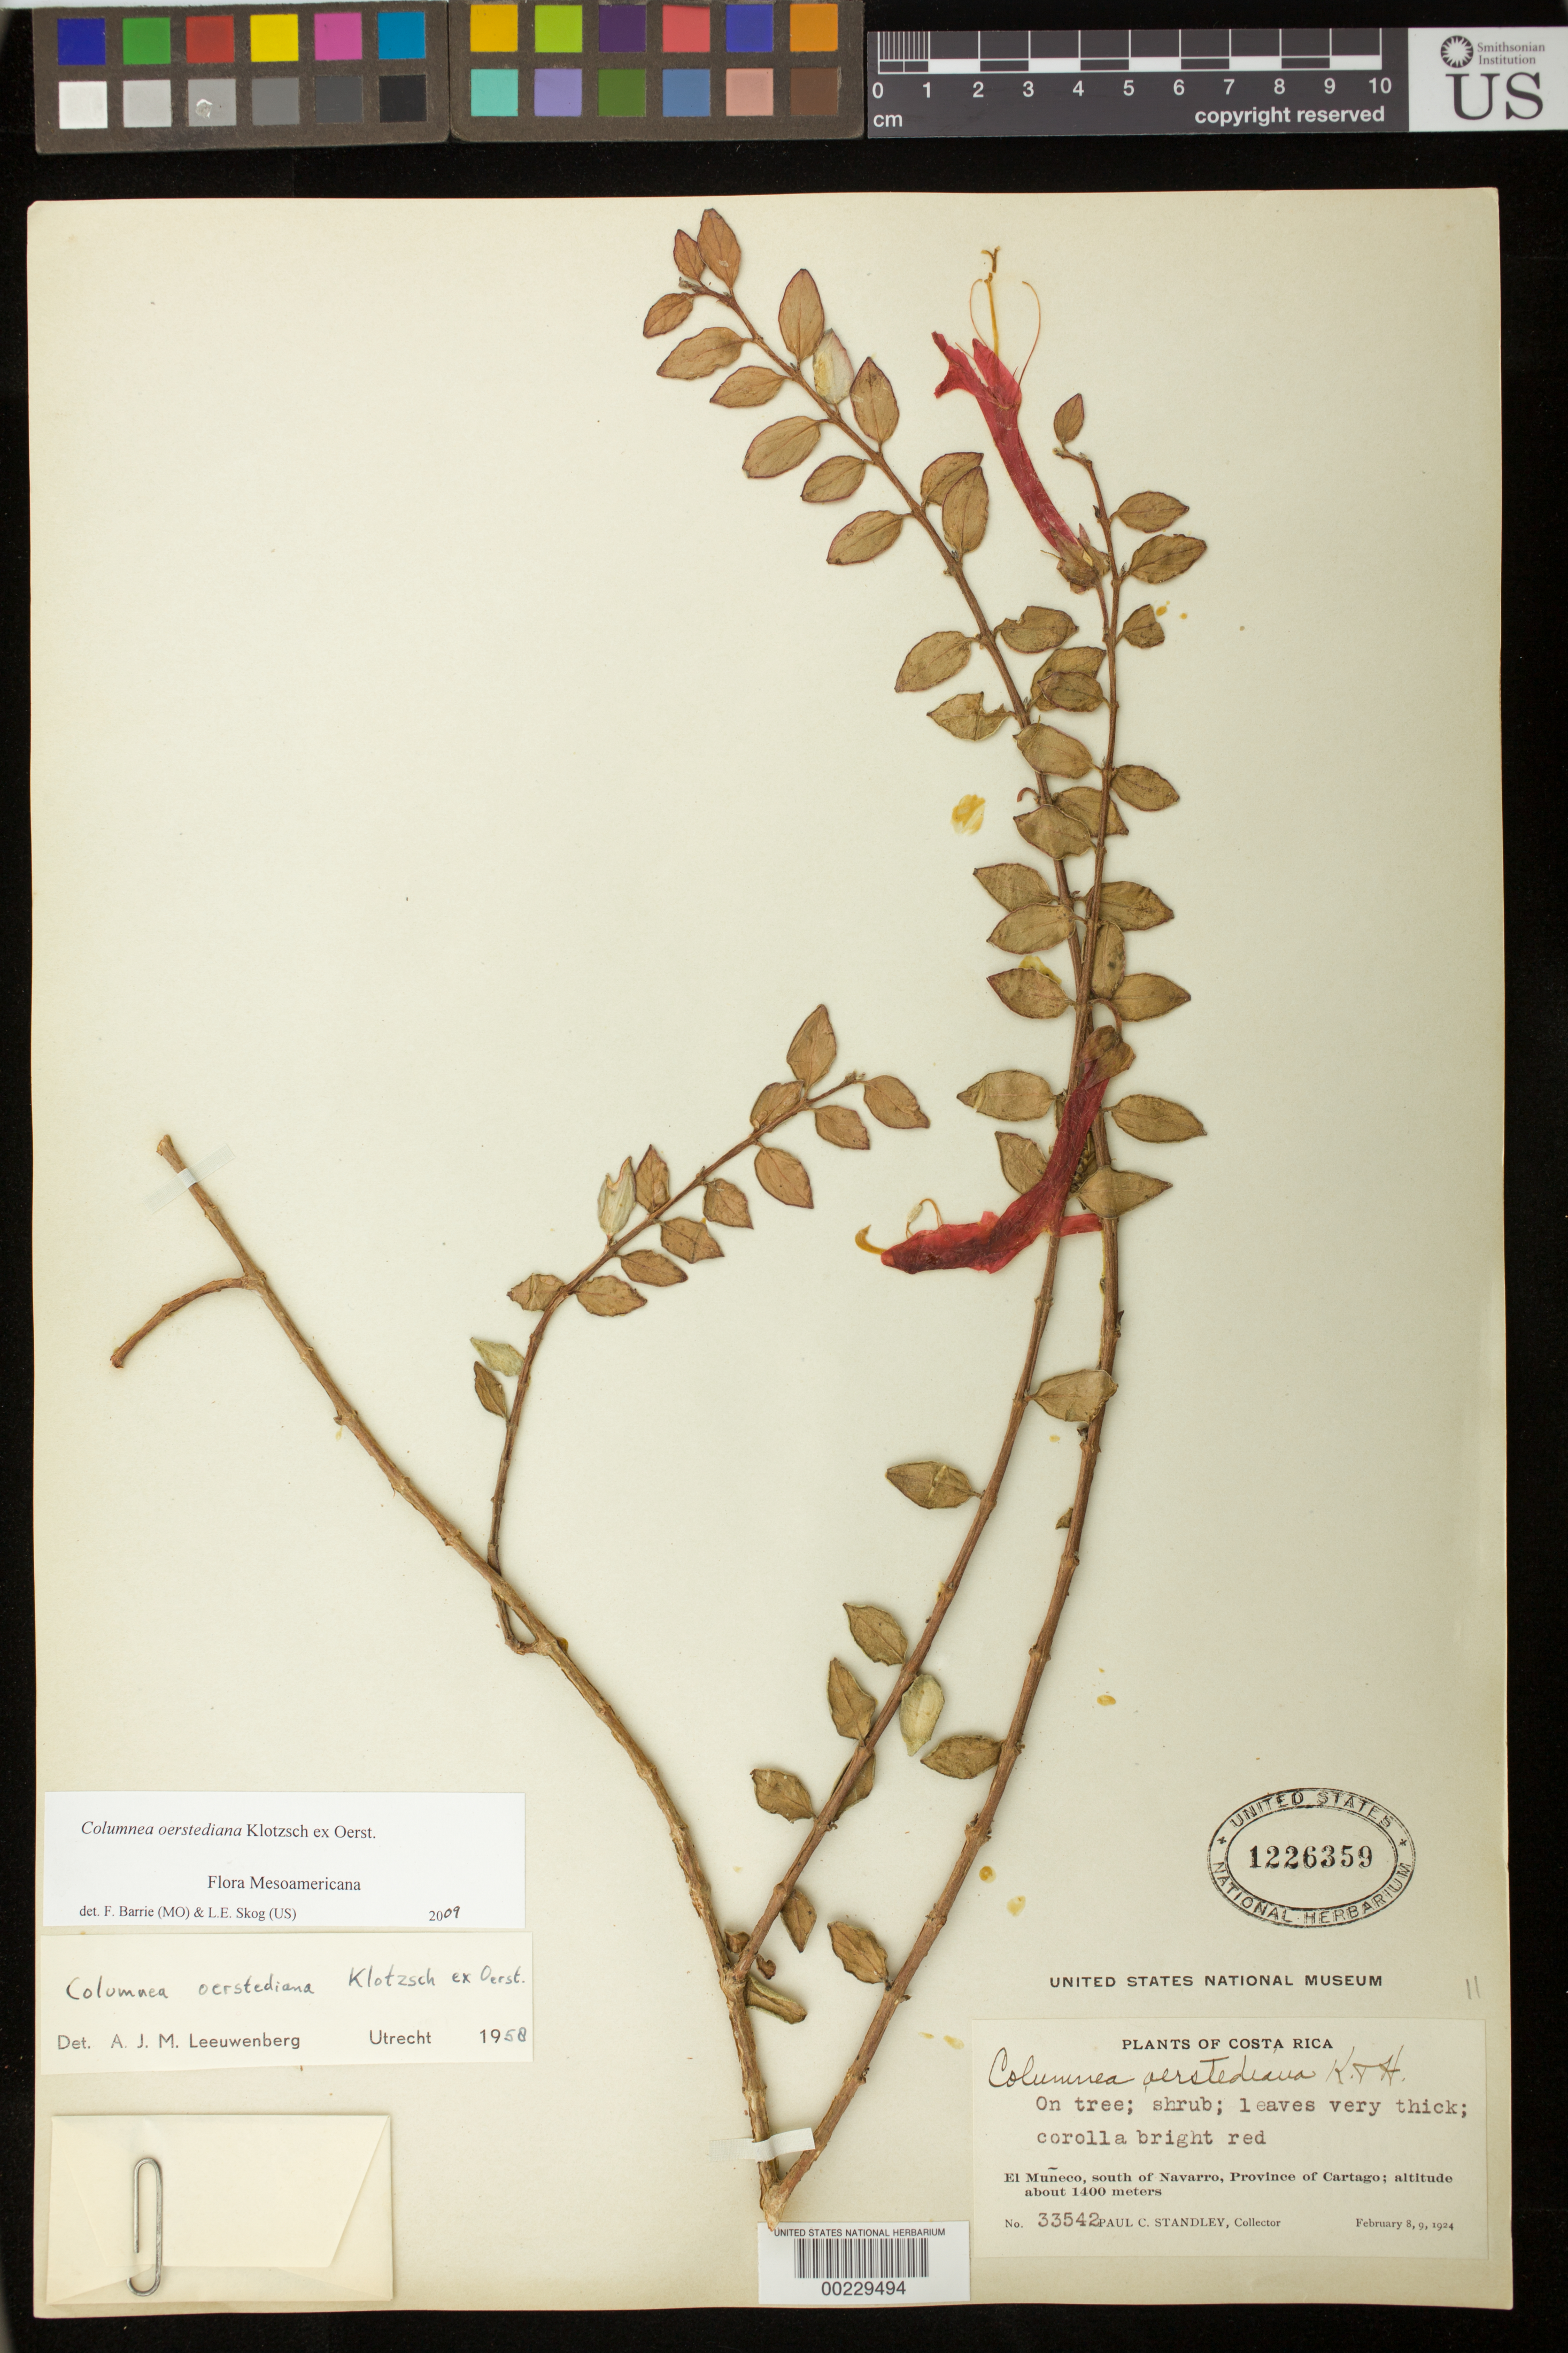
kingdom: Plantae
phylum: Tracheophyta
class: Magnoliopsida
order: Lamiales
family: Gesneriaceae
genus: Columnea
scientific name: Columnea oerstediana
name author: Klotzsch ex Oerst.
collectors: P. C. Standley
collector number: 33542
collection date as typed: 8-9 Feb 1924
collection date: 1924-02-08/1924-02-09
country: Costa Rica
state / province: Cartago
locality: El Muneco, S of Navarro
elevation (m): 1400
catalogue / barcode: US 1226359